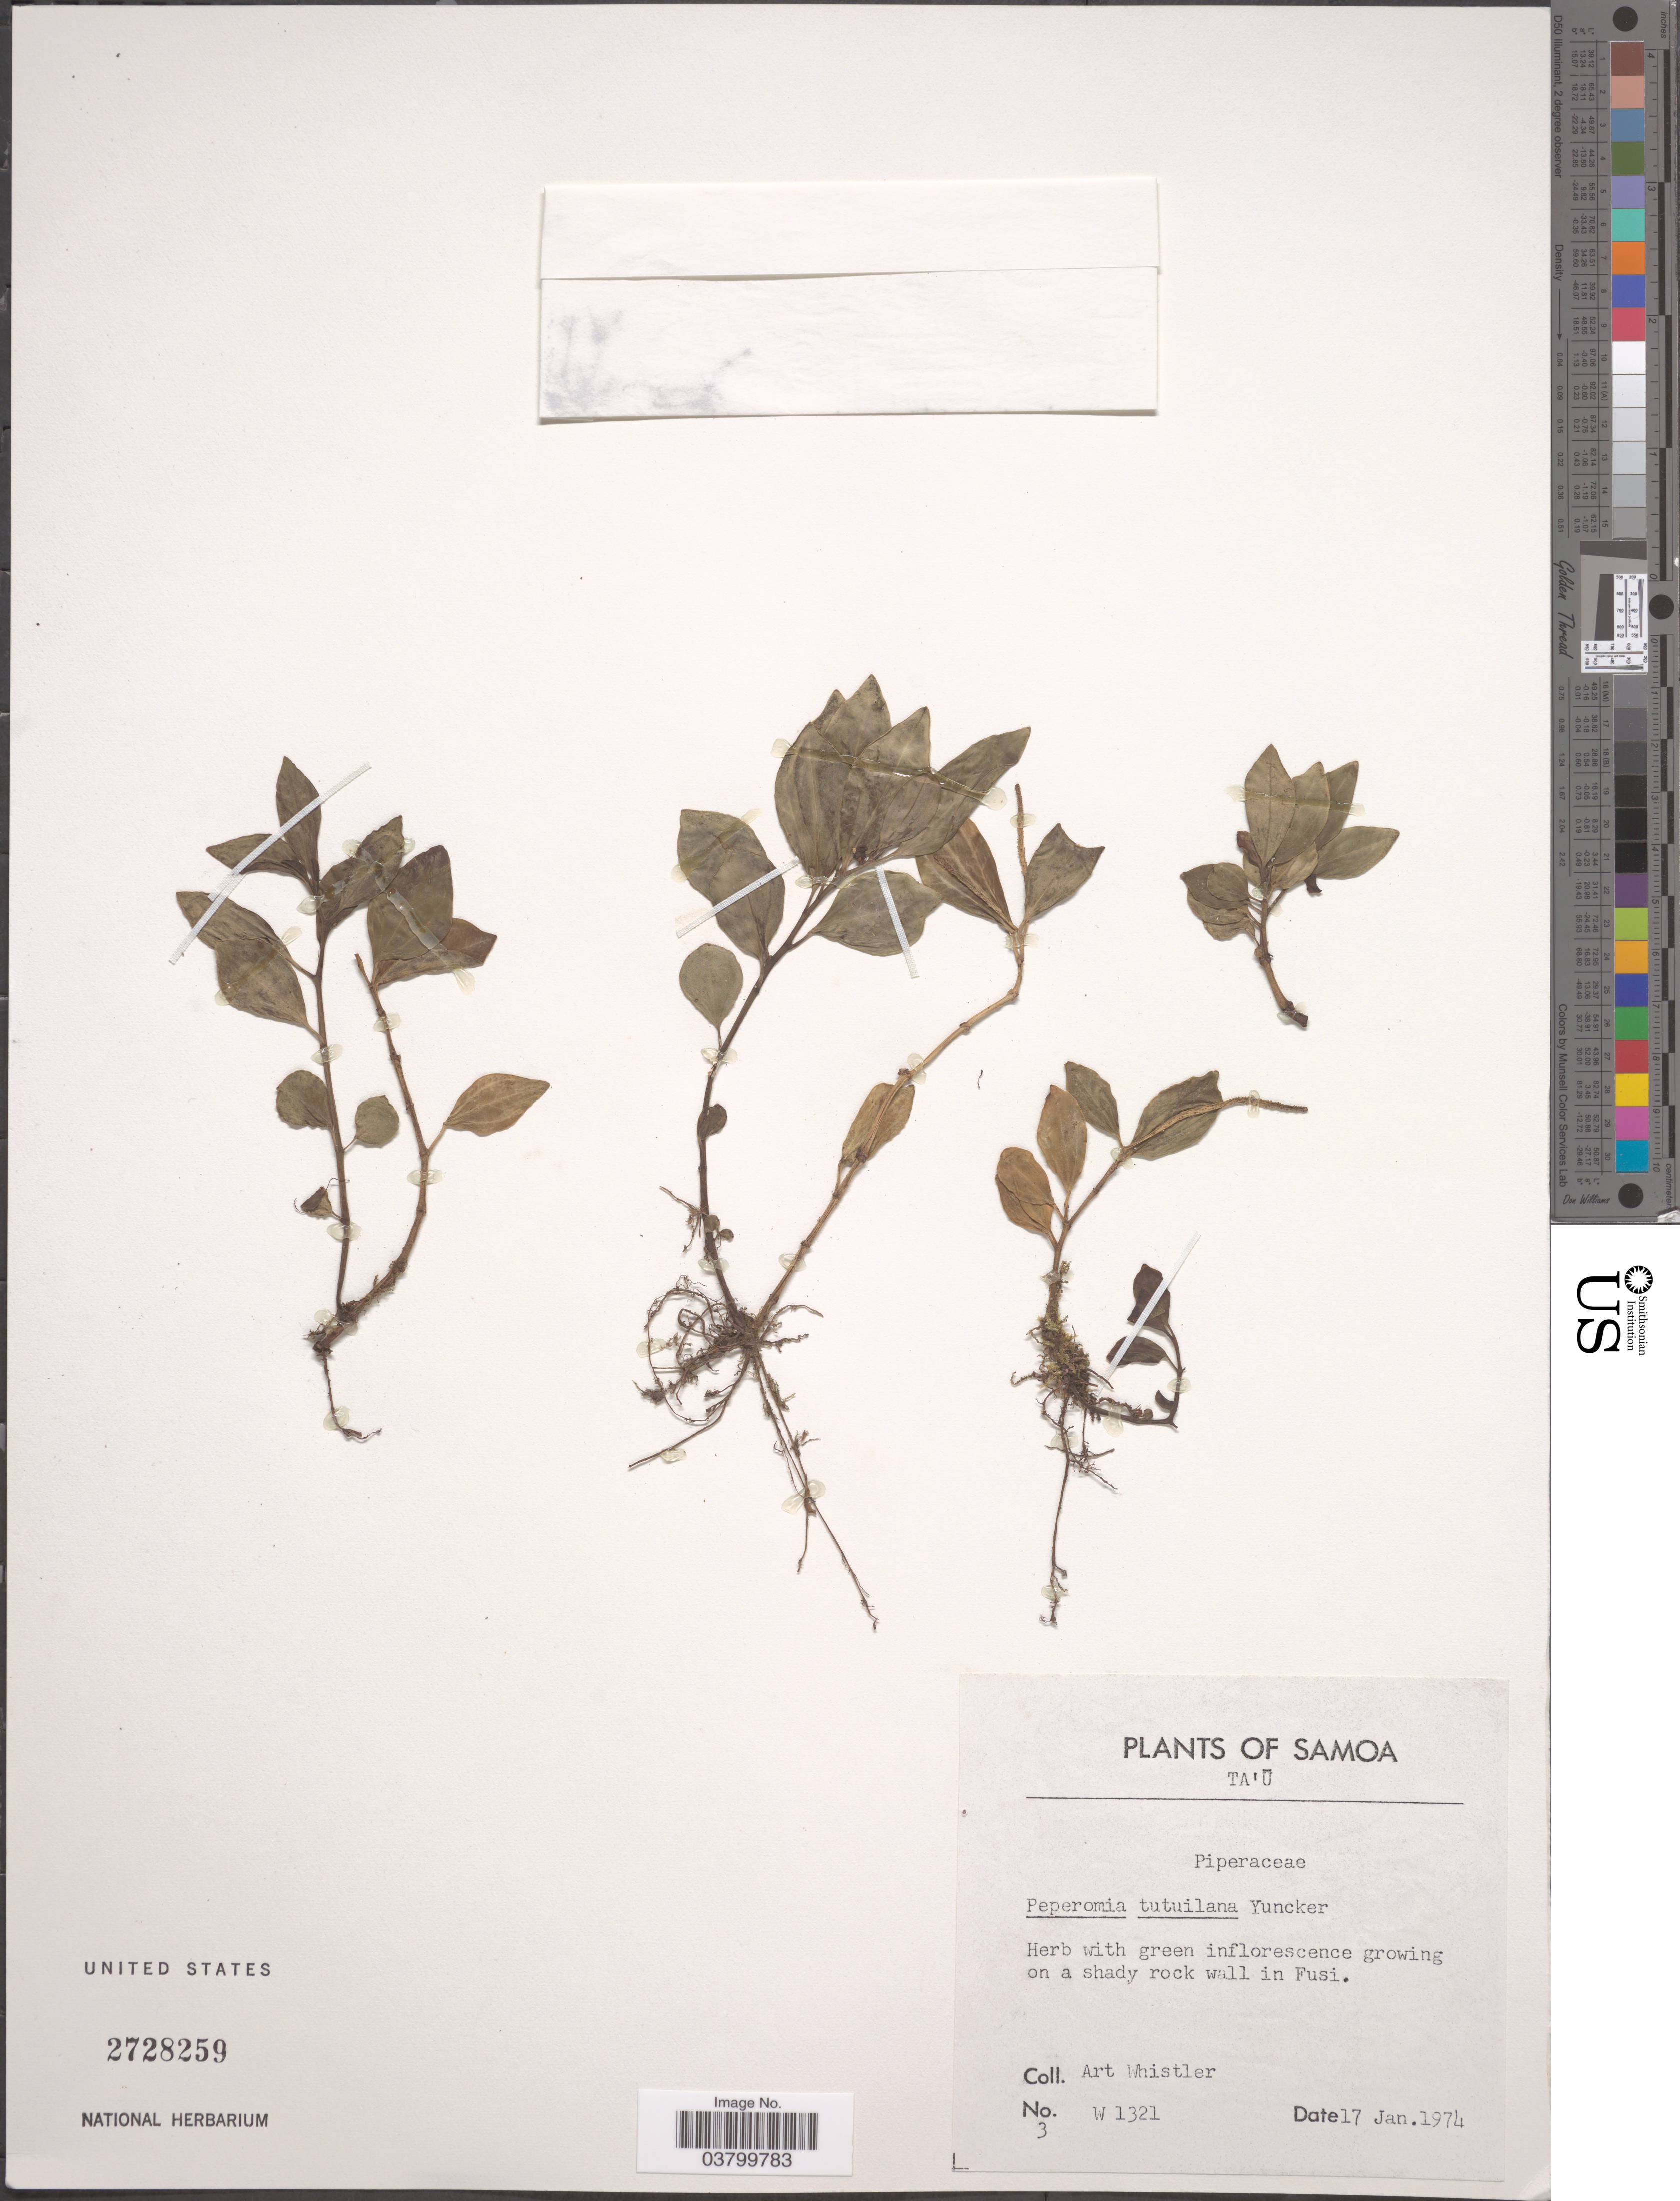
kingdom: Plantae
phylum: Tracheophyta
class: Magnoliopsida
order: Piperales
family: Piperaceae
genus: Peperomia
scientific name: Peperomia tutuilana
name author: Yunck.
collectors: A. Whistler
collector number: W1321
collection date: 1974-01-17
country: American Samoa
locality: Samoa. Ta'ū. On a shady rock wall in Fusi.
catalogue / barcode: US 2728259